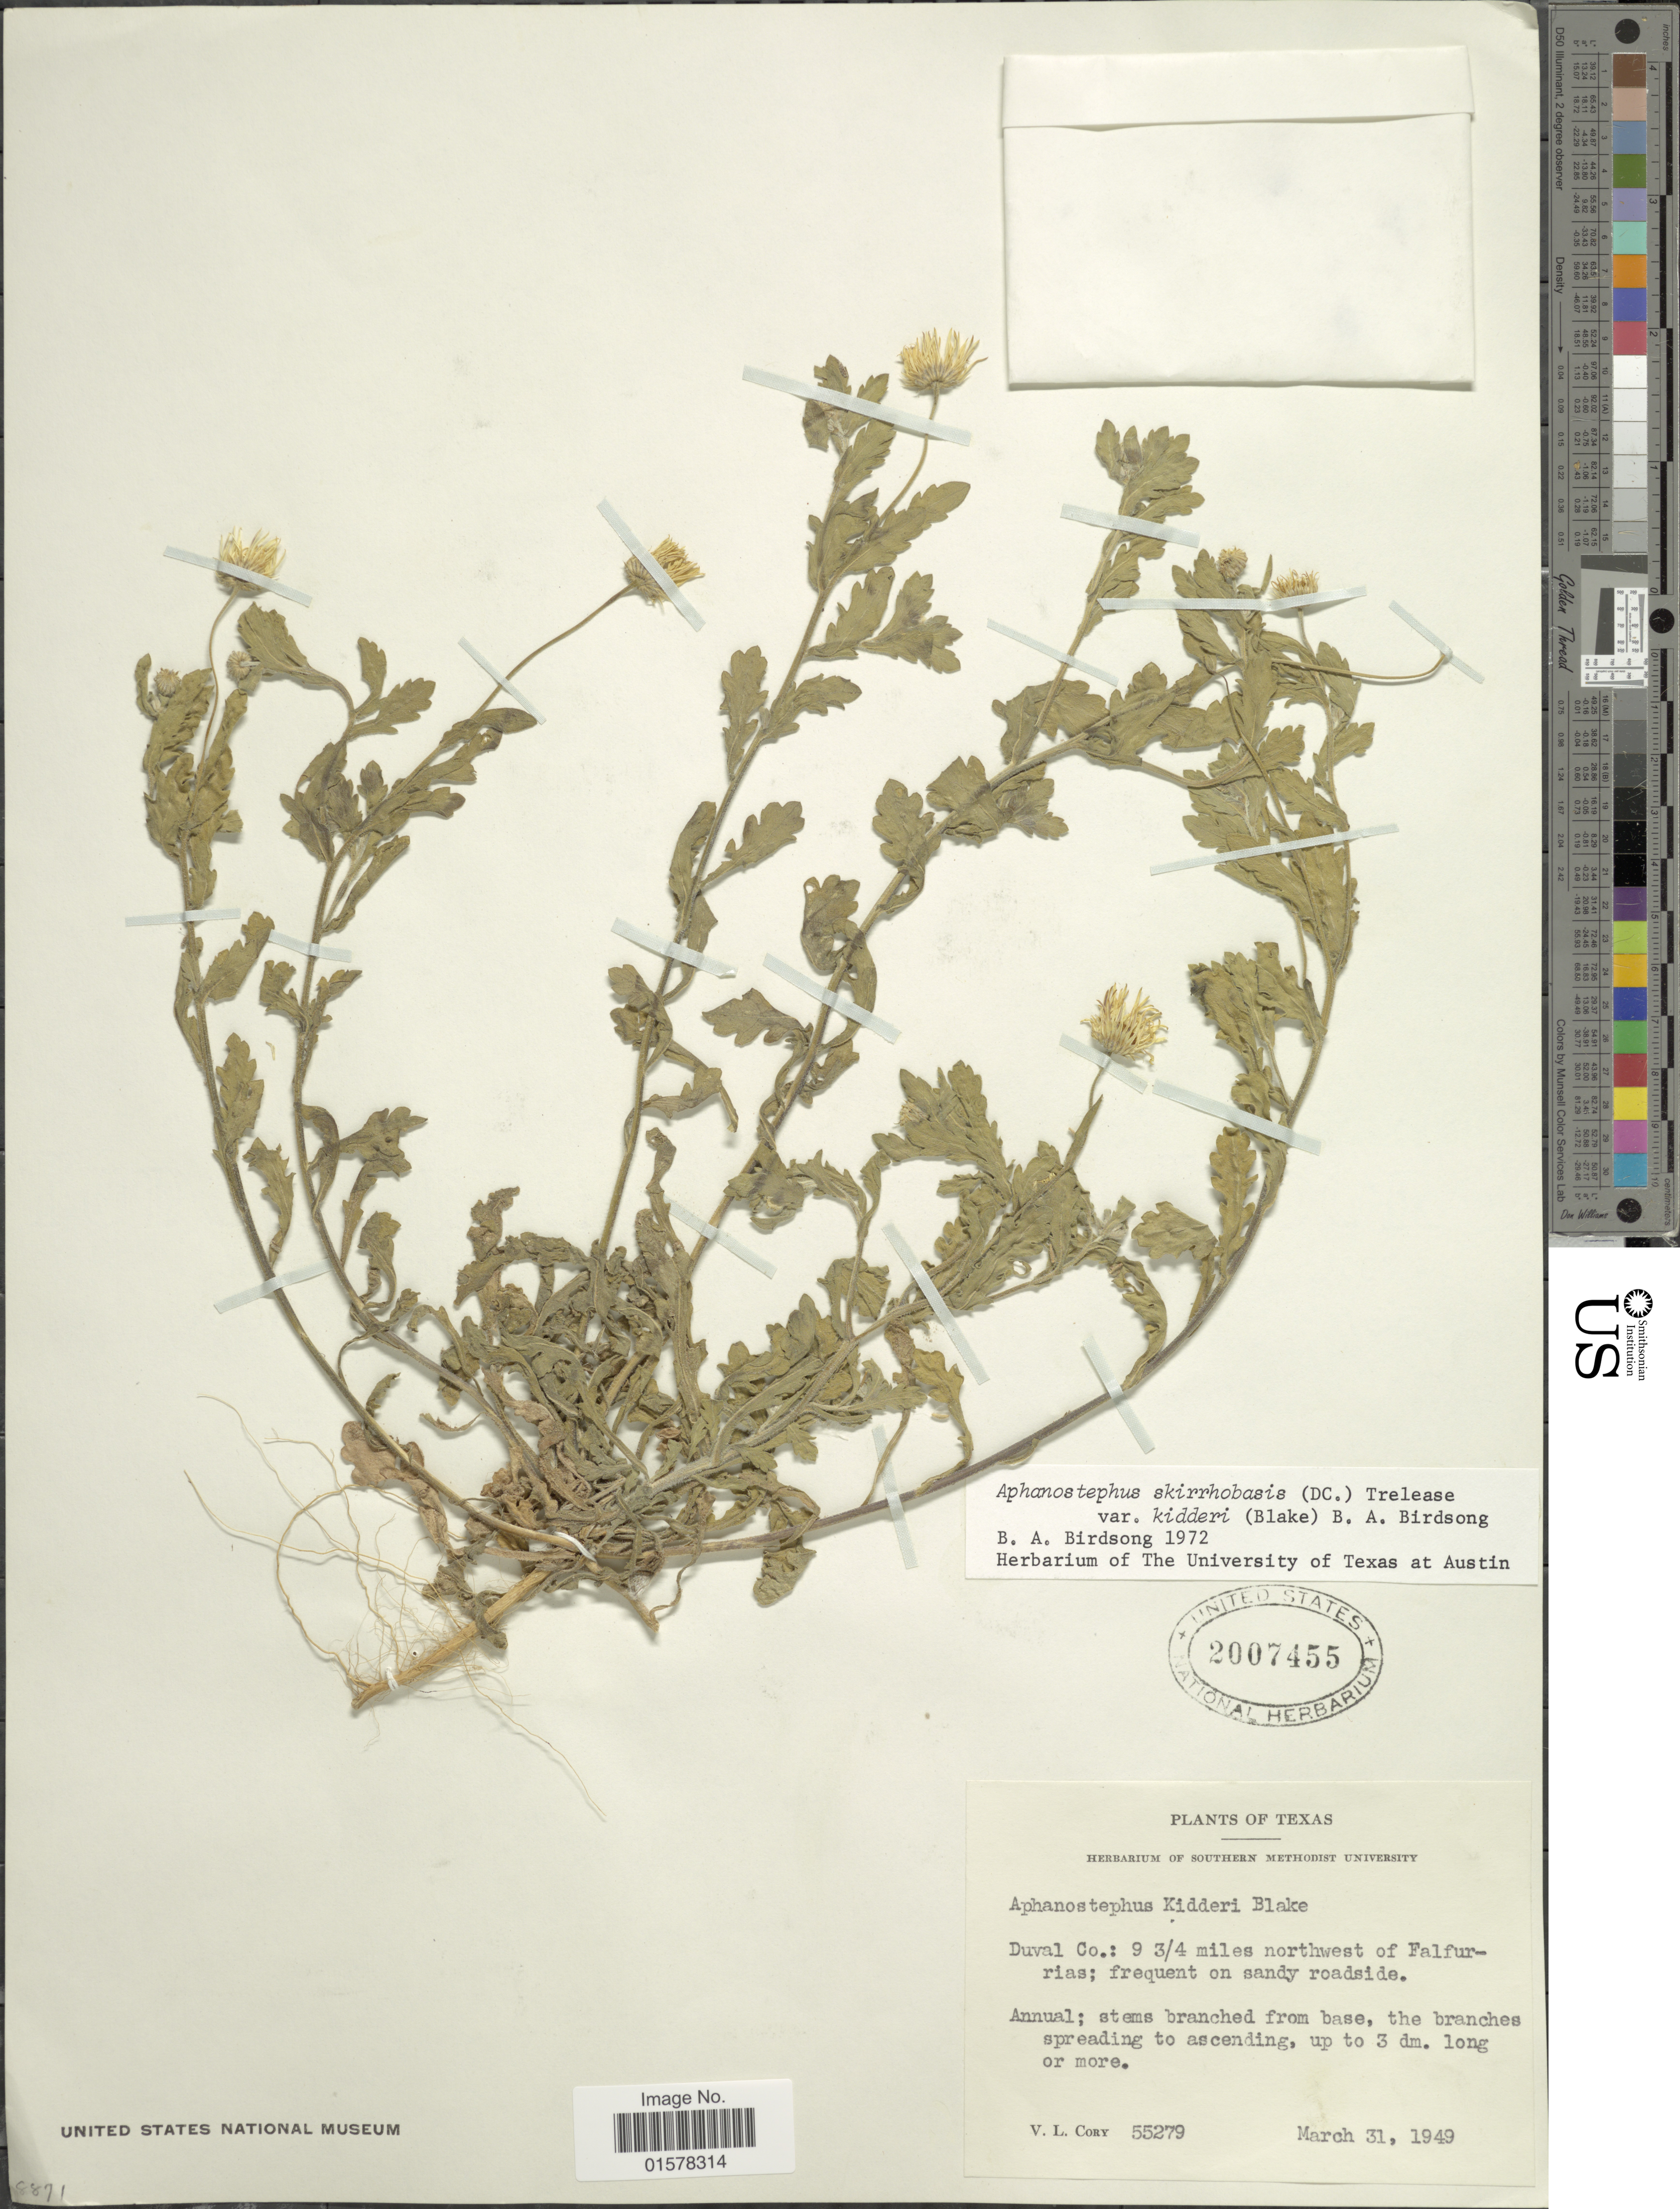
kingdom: Plantae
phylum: Tracheophyta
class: Magnoliopsida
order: Asterales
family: Asteraceae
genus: Aphanostephus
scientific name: Aphanostephus skirrhobasis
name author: (DC.) Trel. ex Coville & Branner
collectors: V. Cory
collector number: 55279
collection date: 1949-03-31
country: United States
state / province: Texas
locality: Duval Co.: 9 3/4 miles northwest of Falfurrias, Texas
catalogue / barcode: US 2007455